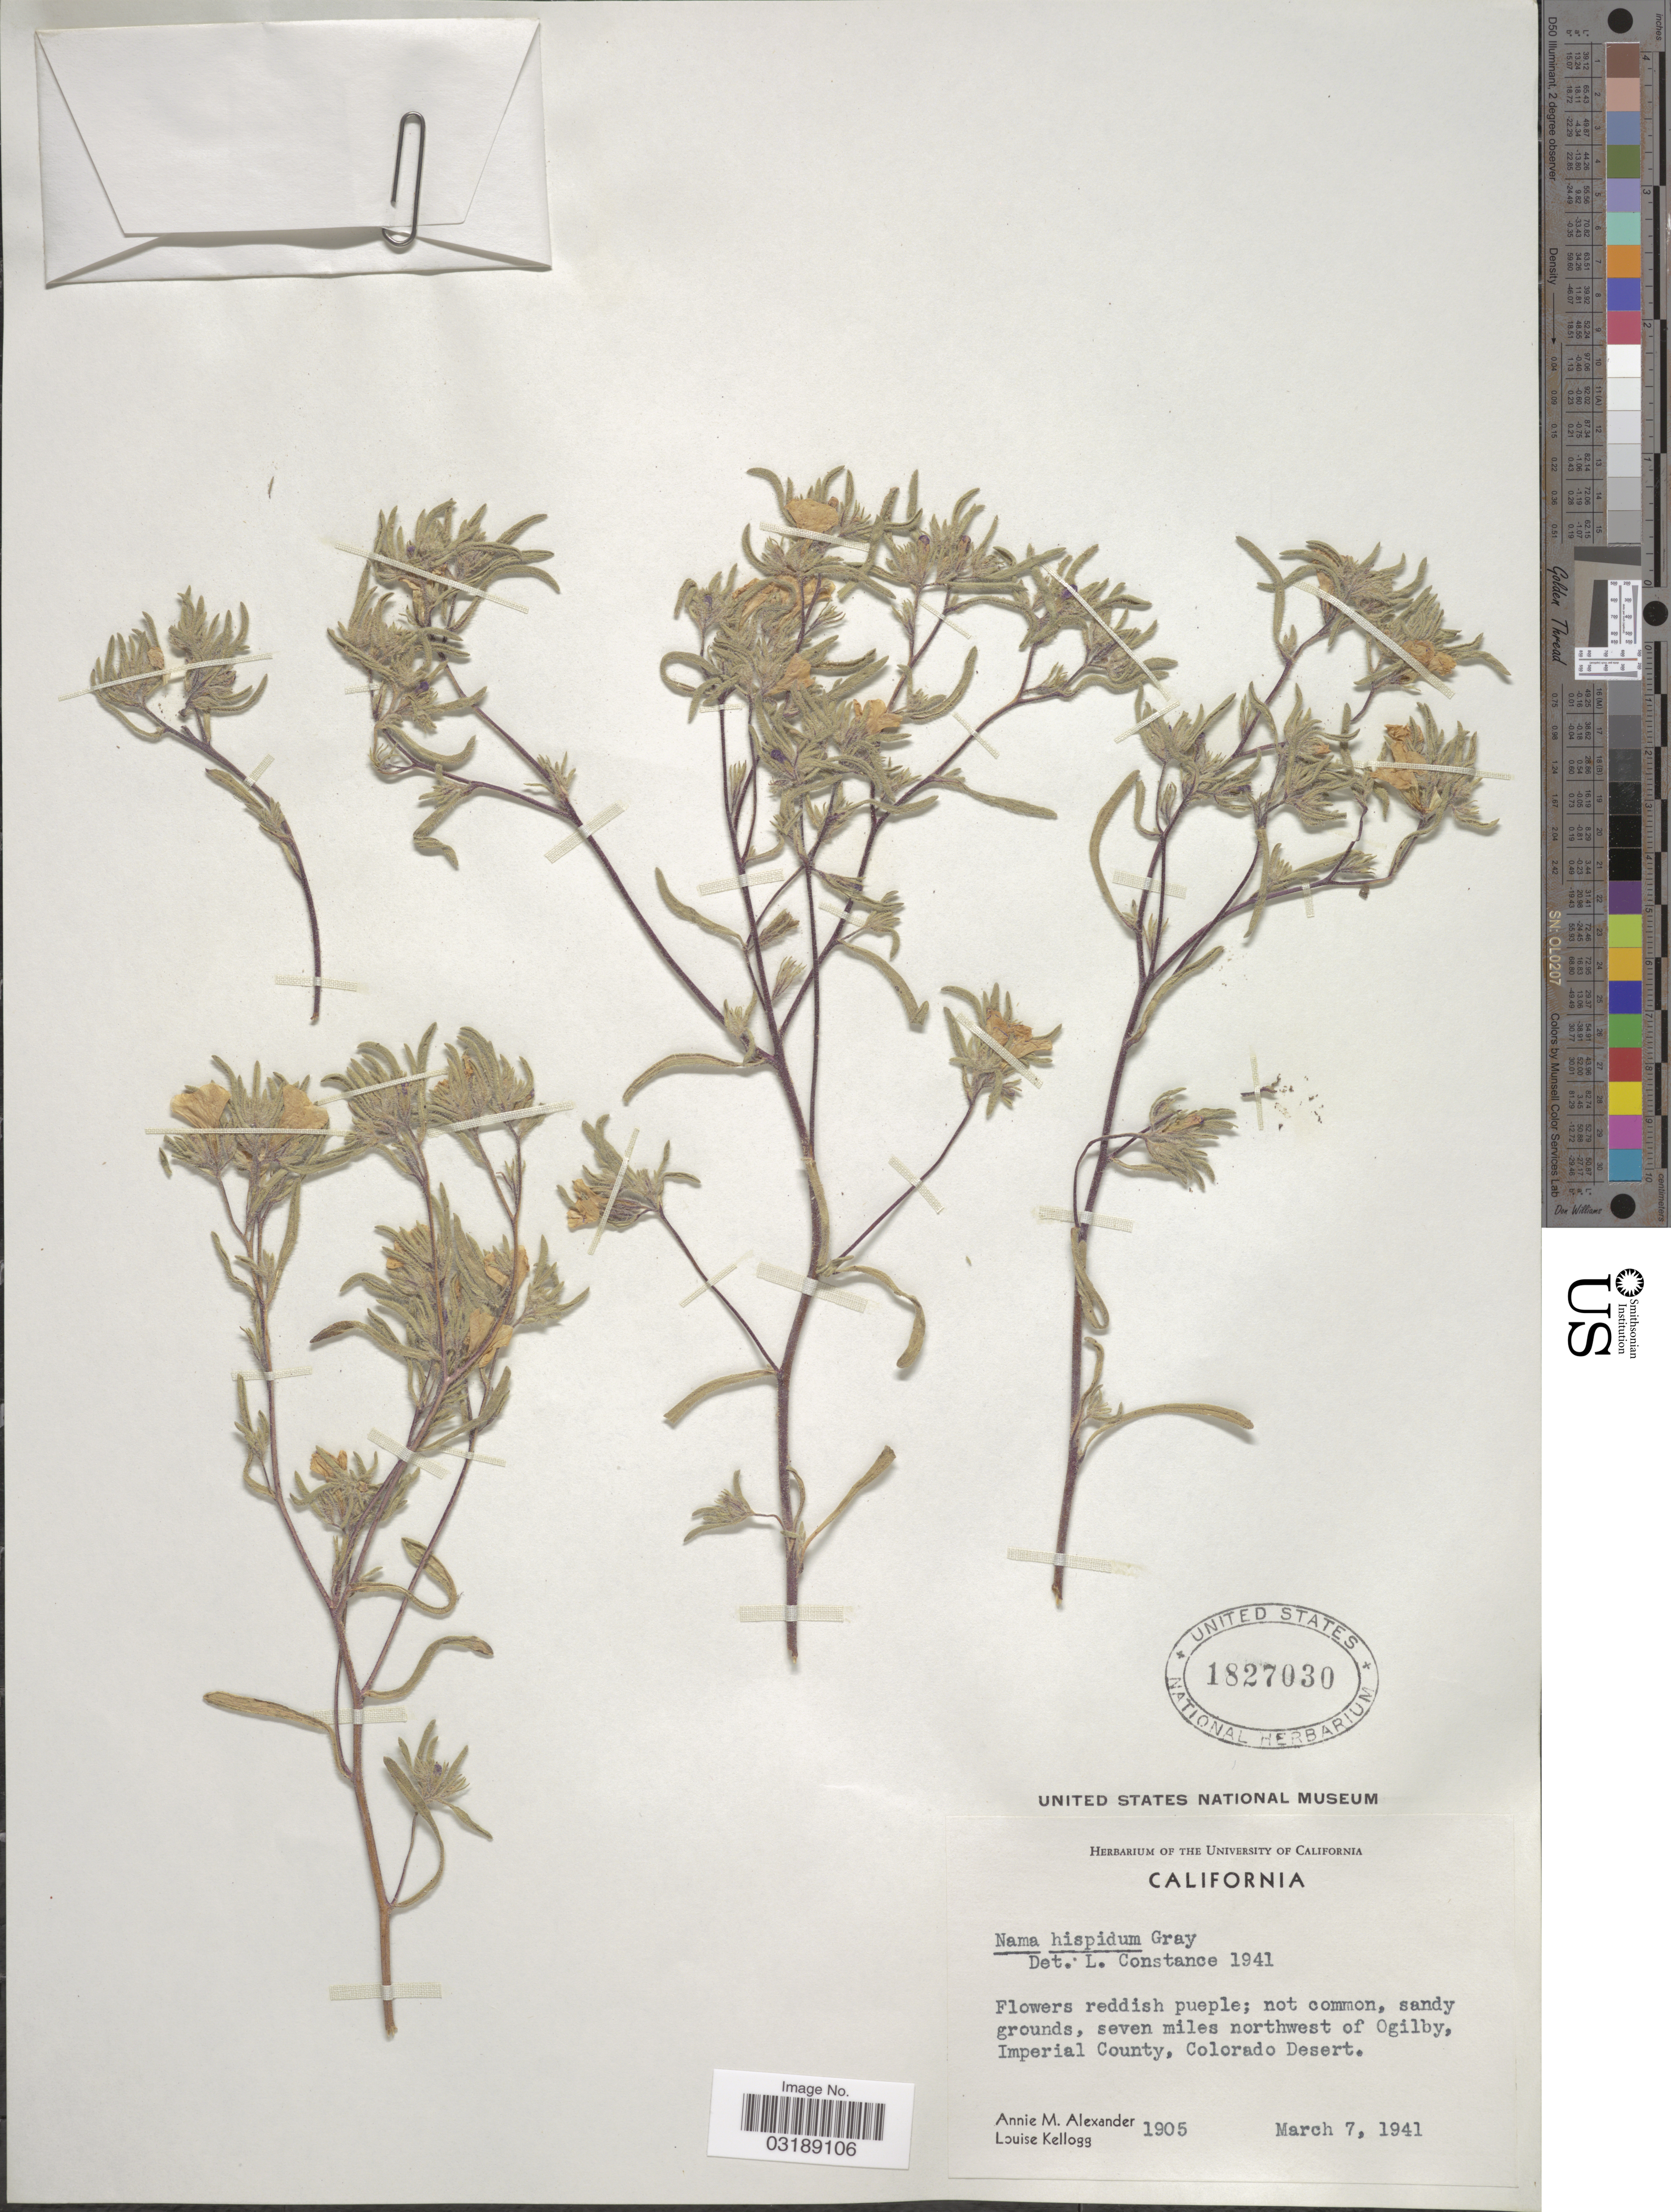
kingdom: Plantae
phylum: Tracheophyta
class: Magnoliopsida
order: Boraginales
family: Namaceae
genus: Nama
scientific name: Nama hispida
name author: A. Gray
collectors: A. M. Alexander & L. Kellogg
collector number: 1905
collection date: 1941-03-07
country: United States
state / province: California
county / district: Imperial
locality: Seven miles northwest of Ogilby, Imperial County, Colorado Desert.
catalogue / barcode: US 1827030